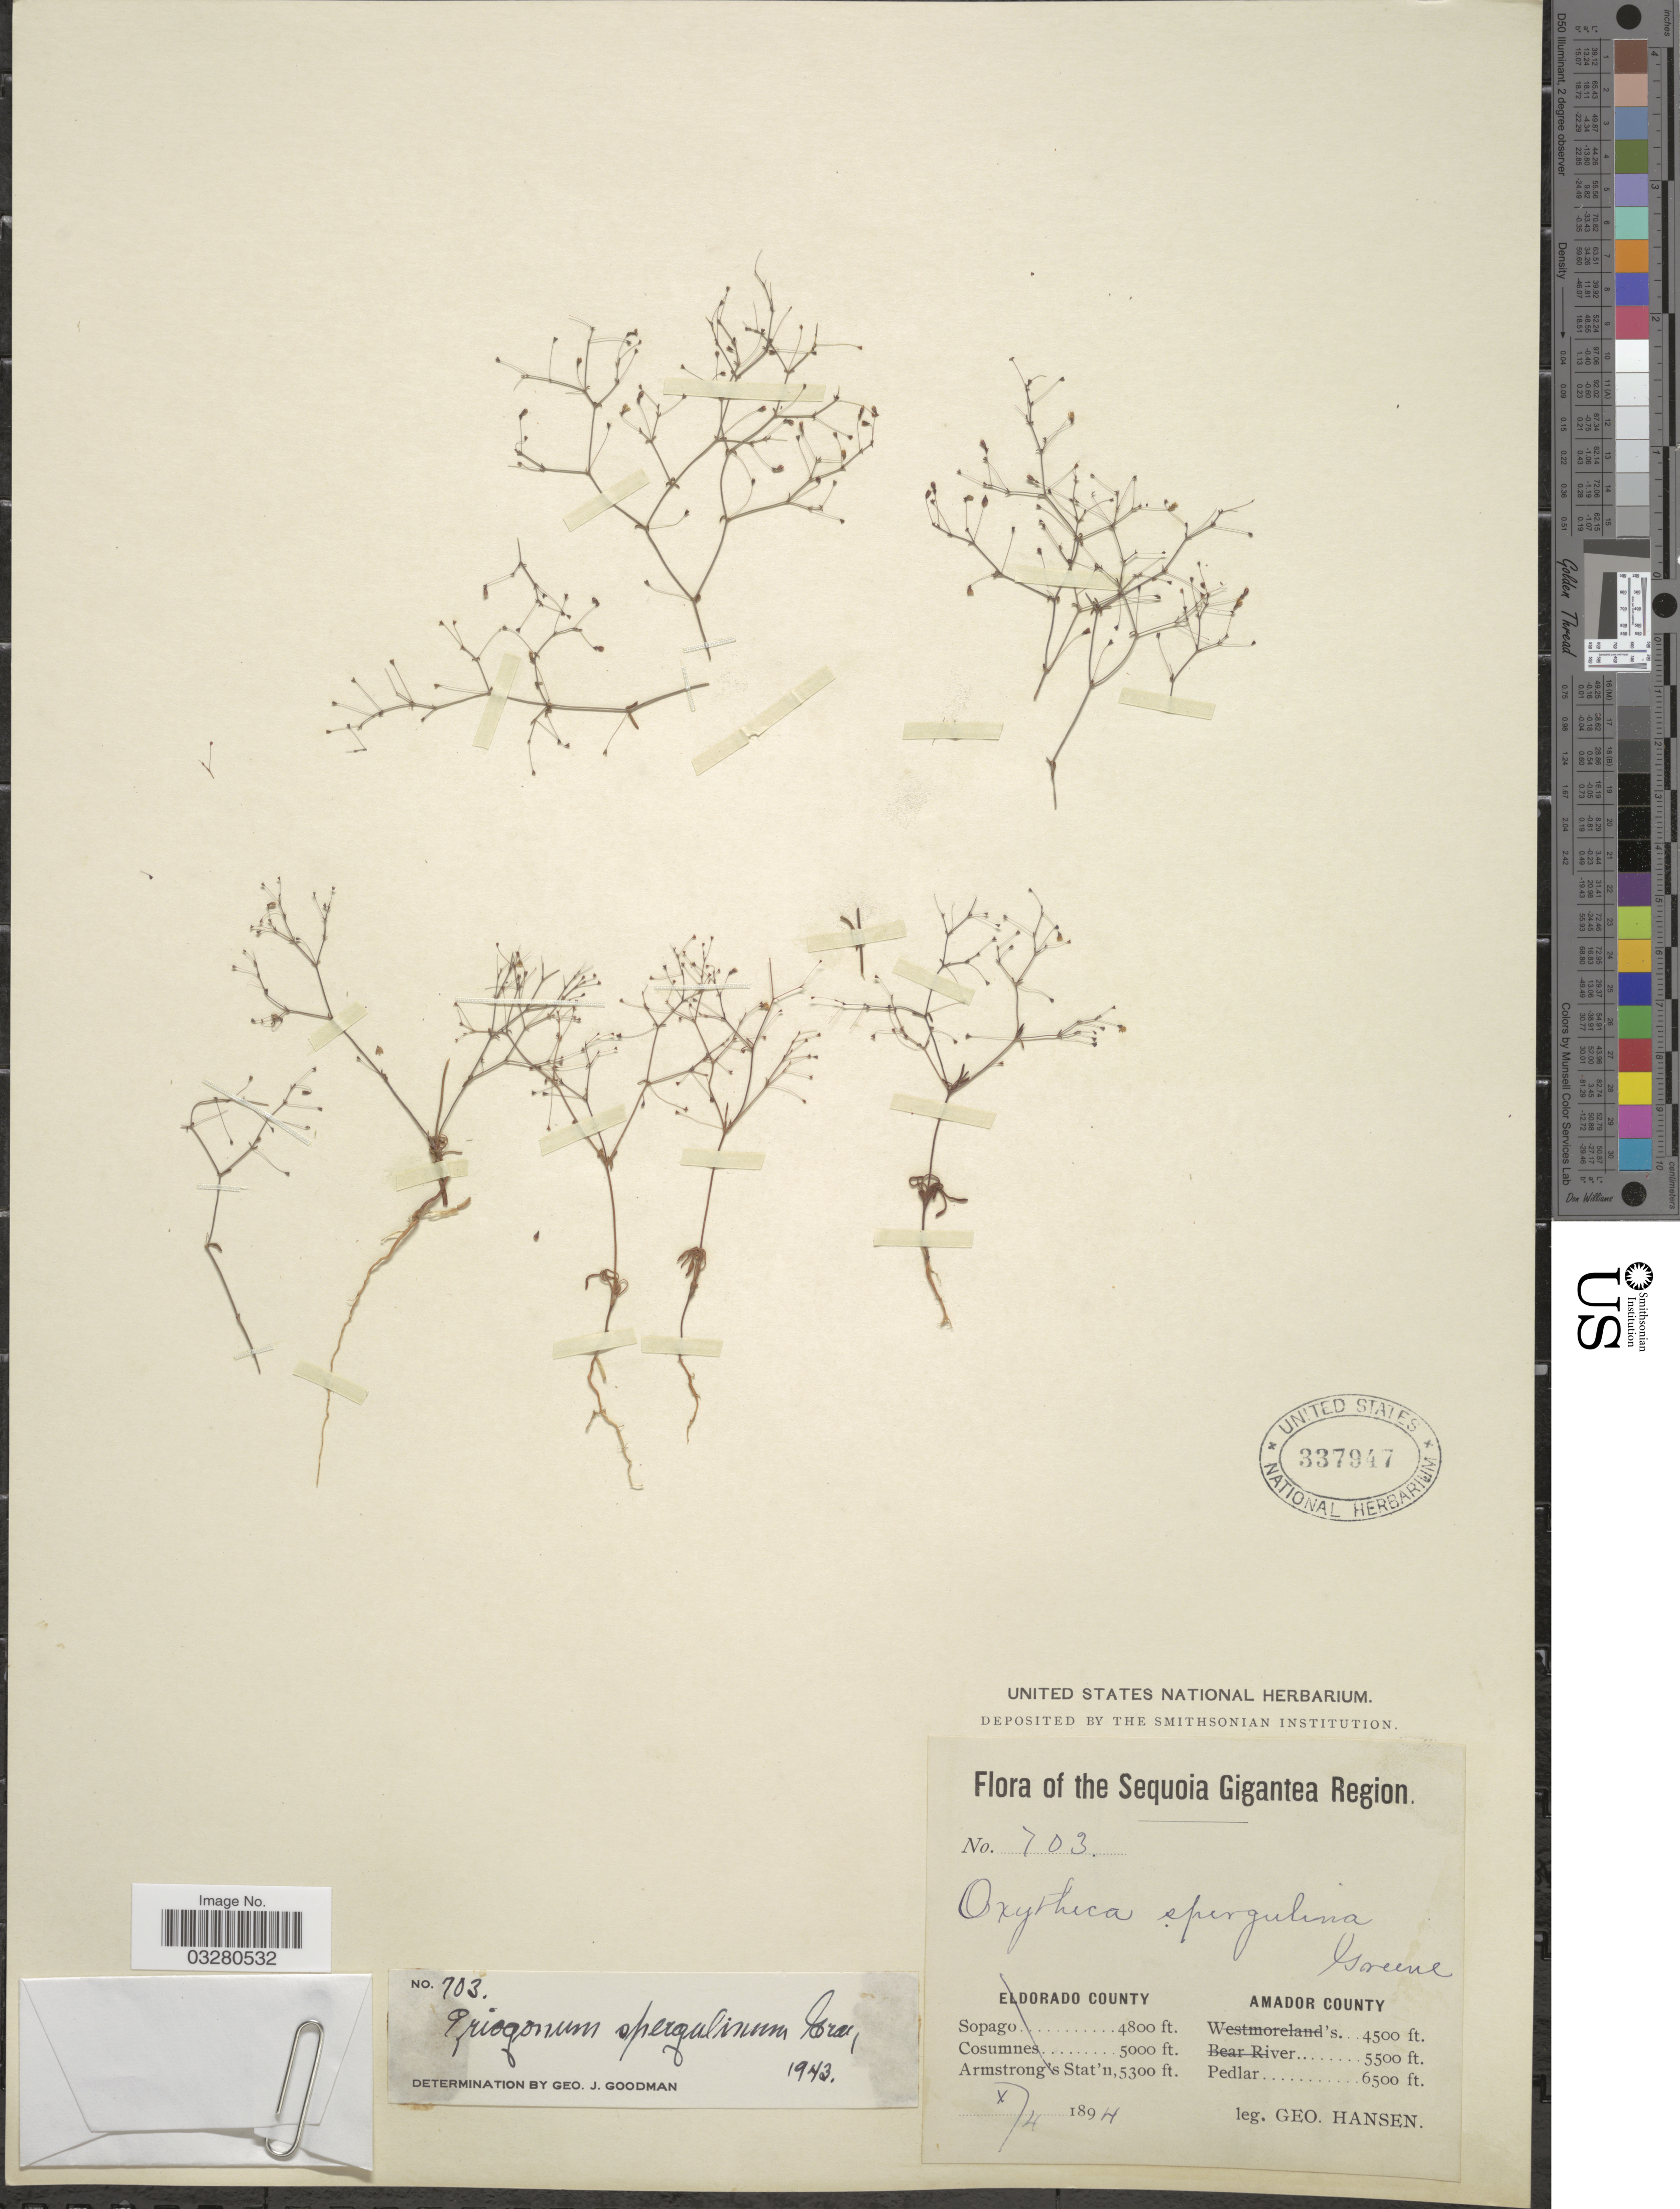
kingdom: Plantae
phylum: Tracheophyta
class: Magnoliopsida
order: Caryophyllales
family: Polygonaceae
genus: Eriogonum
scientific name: Eriogonum spergulinum var. reddingianum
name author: (M.E. Jones) J.T. Howell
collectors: G. Hansen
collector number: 703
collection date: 1894-10-04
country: United States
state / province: California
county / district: Amador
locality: The Sequoia Gigantea Region. Amador County. Pedlar.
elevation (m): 1981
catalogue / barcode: US 337947